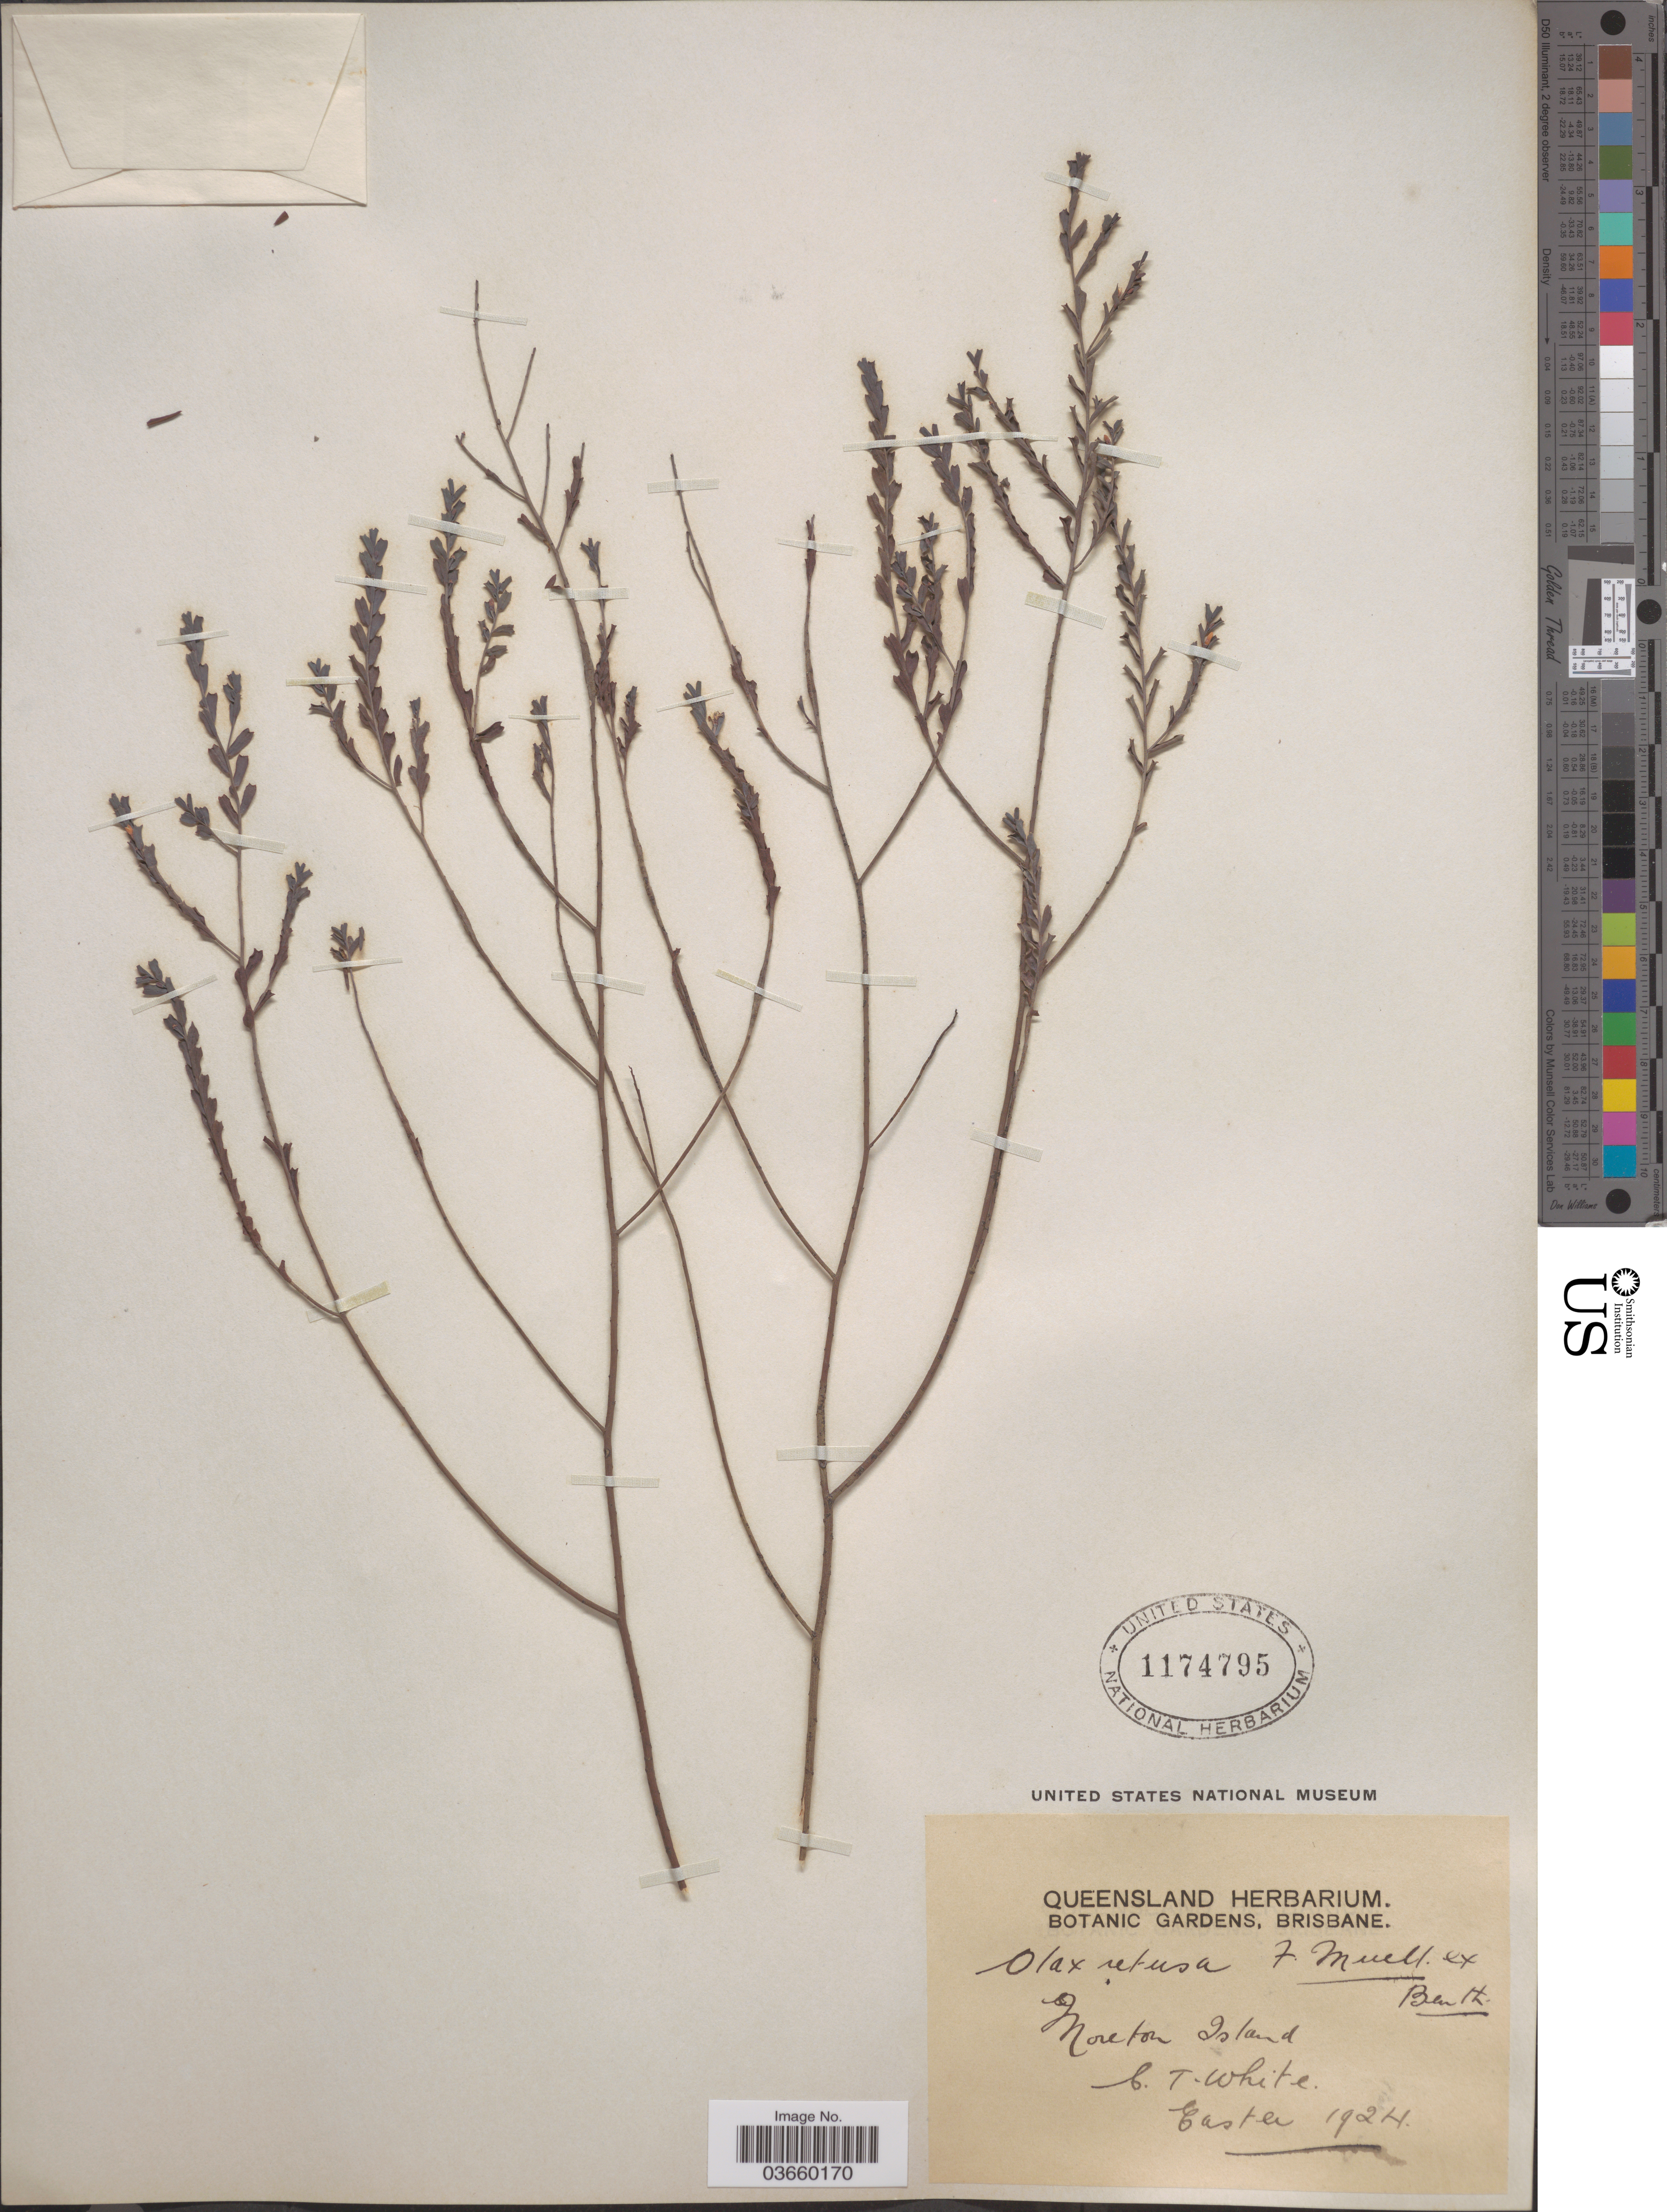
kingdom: Plantae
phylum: Tracheophyta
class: Magnoliopsida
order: Santalales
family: Olacaceae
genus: Olax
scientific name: Olax retusa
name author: F. Muell. ex Benth.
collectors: C. T. White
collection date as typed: Easter 1924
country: Australia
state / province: Queensland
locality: Moreton Island.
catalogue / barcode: US 1174795